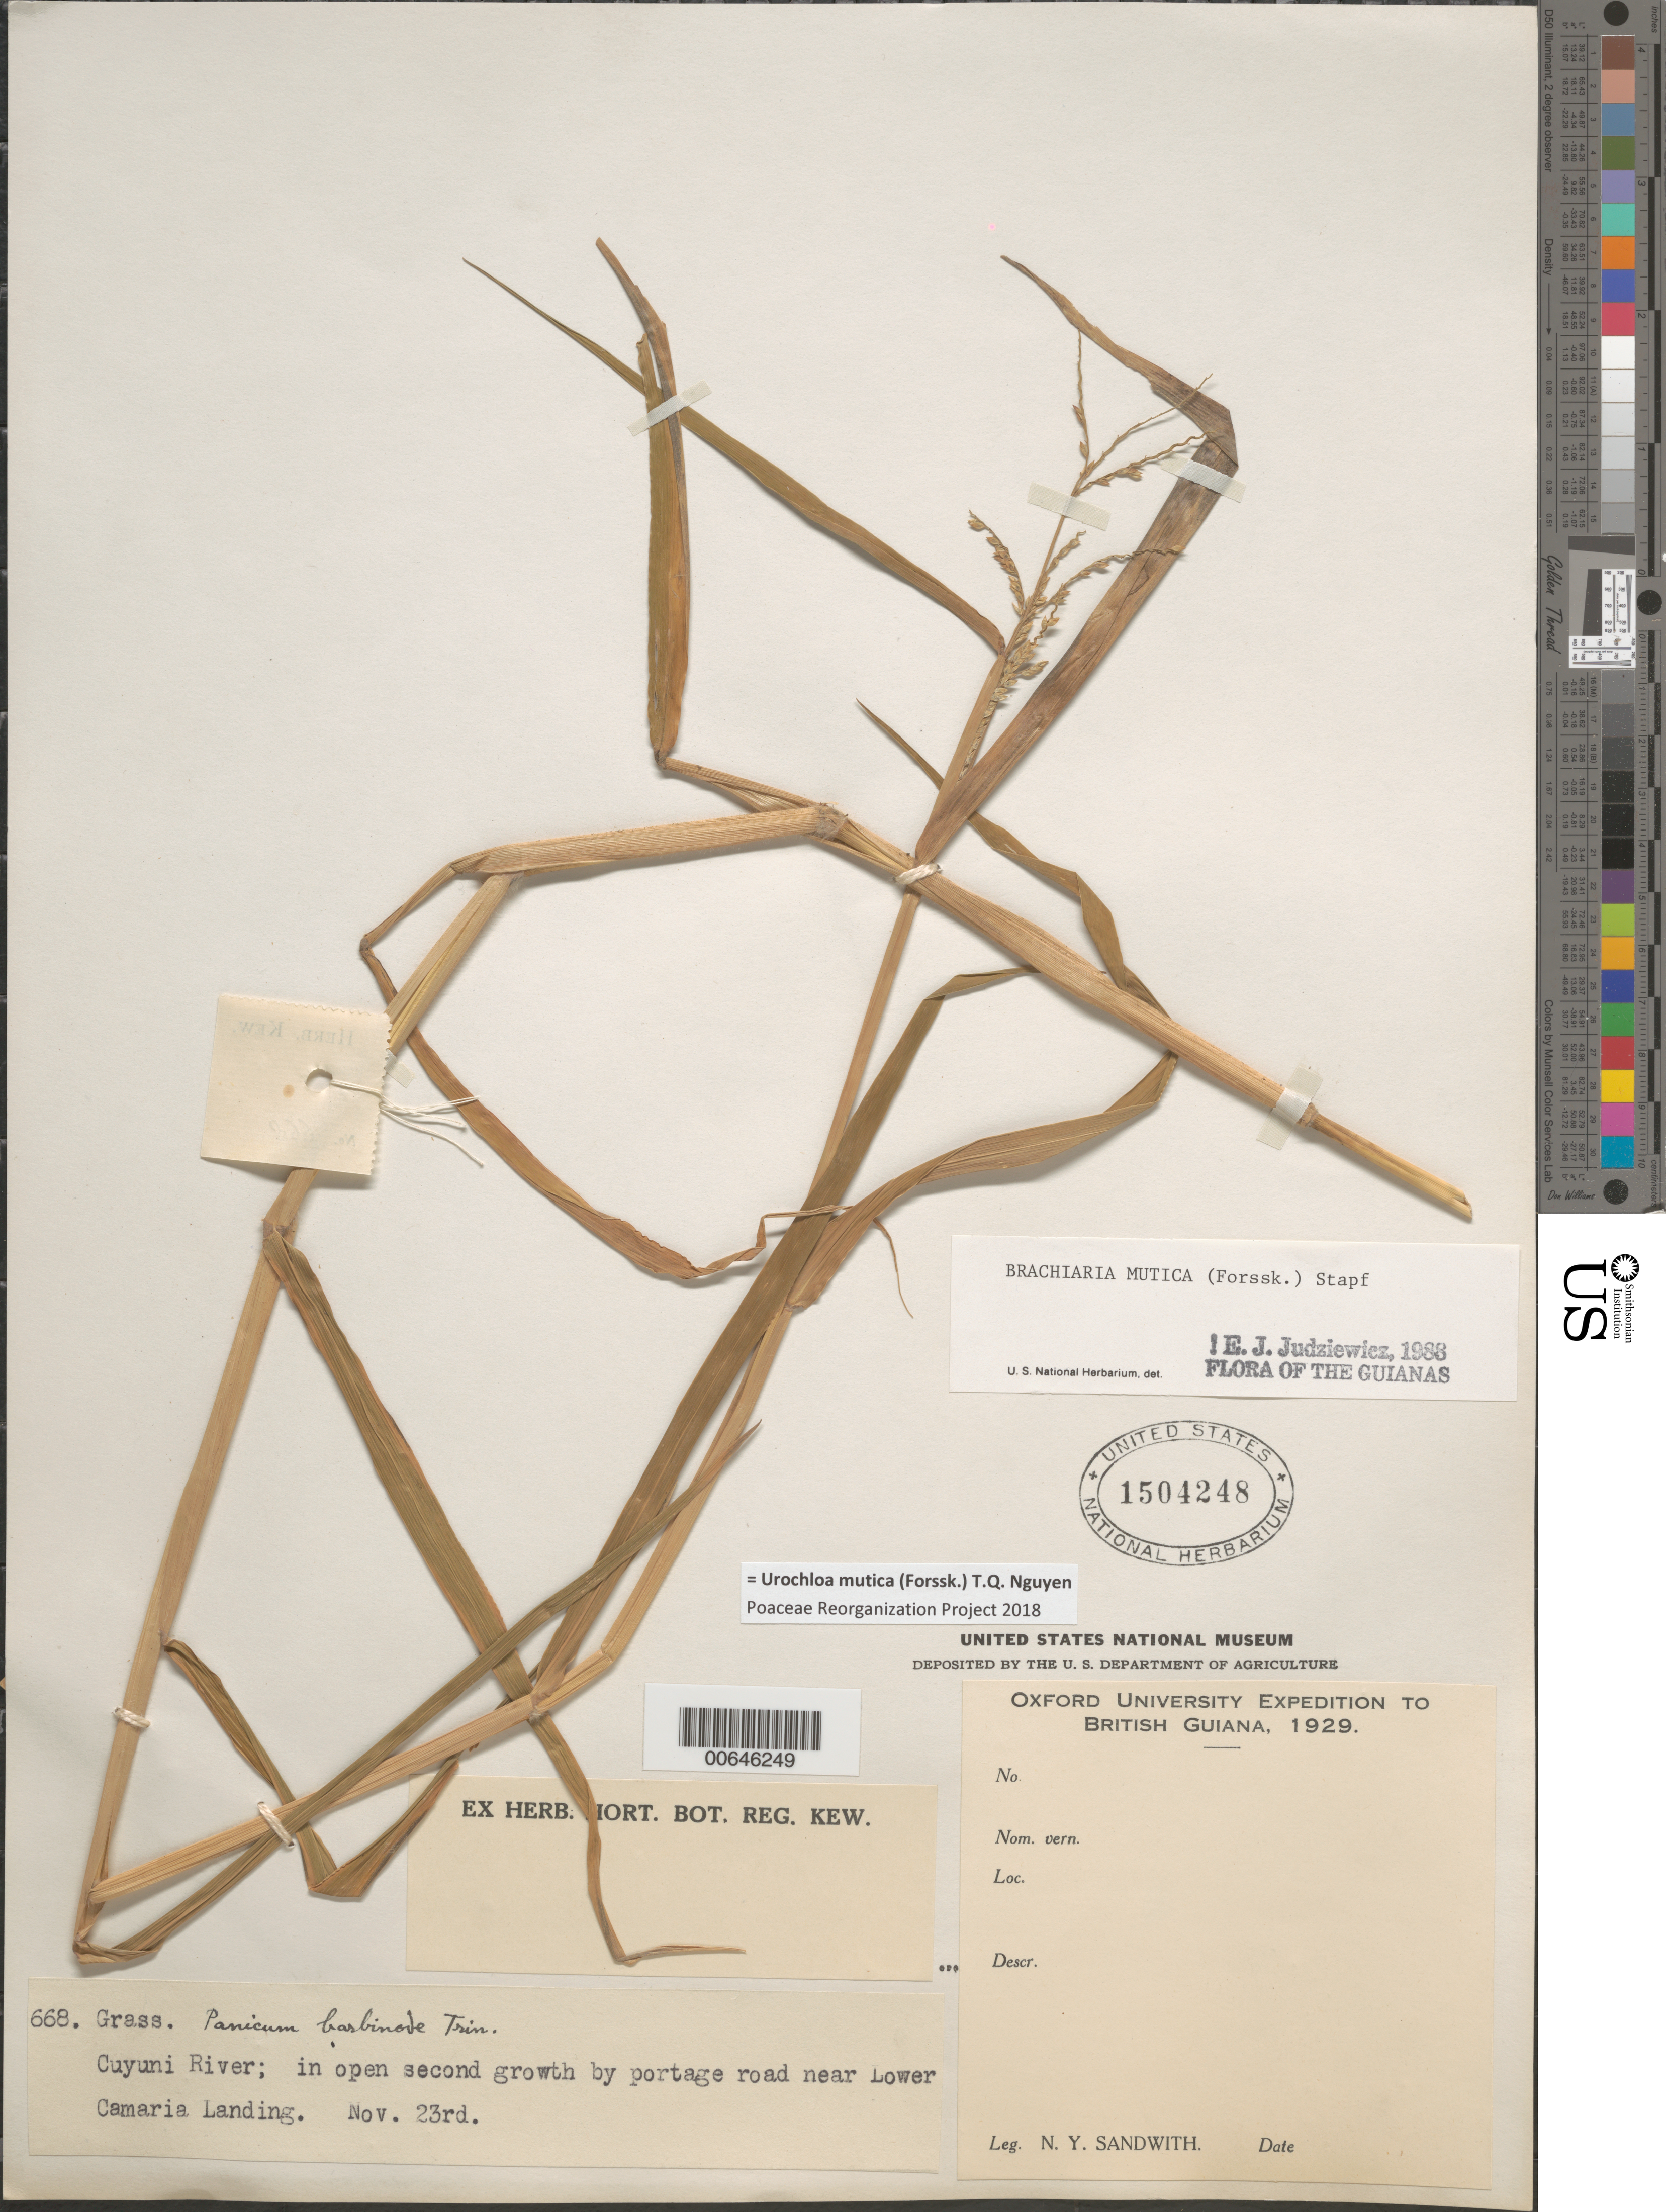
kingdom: Plantae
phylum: Tracheophyta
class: Liliopsida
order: Poales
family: Poaceae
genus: Brachiaria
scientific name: Brachiaria mutica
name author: (Forssk.) Stapf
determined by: Judziewicz, E. J.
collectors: N. Y. Sandwith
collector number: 668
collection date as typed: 23-Nov-29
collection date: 1929-11-23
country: Guyana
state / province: Cuyuni-Mazaruni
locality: Cuyuni R., Lower Camaria Landing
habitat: Open secondary growth by portage road.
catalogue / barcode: US 1504248